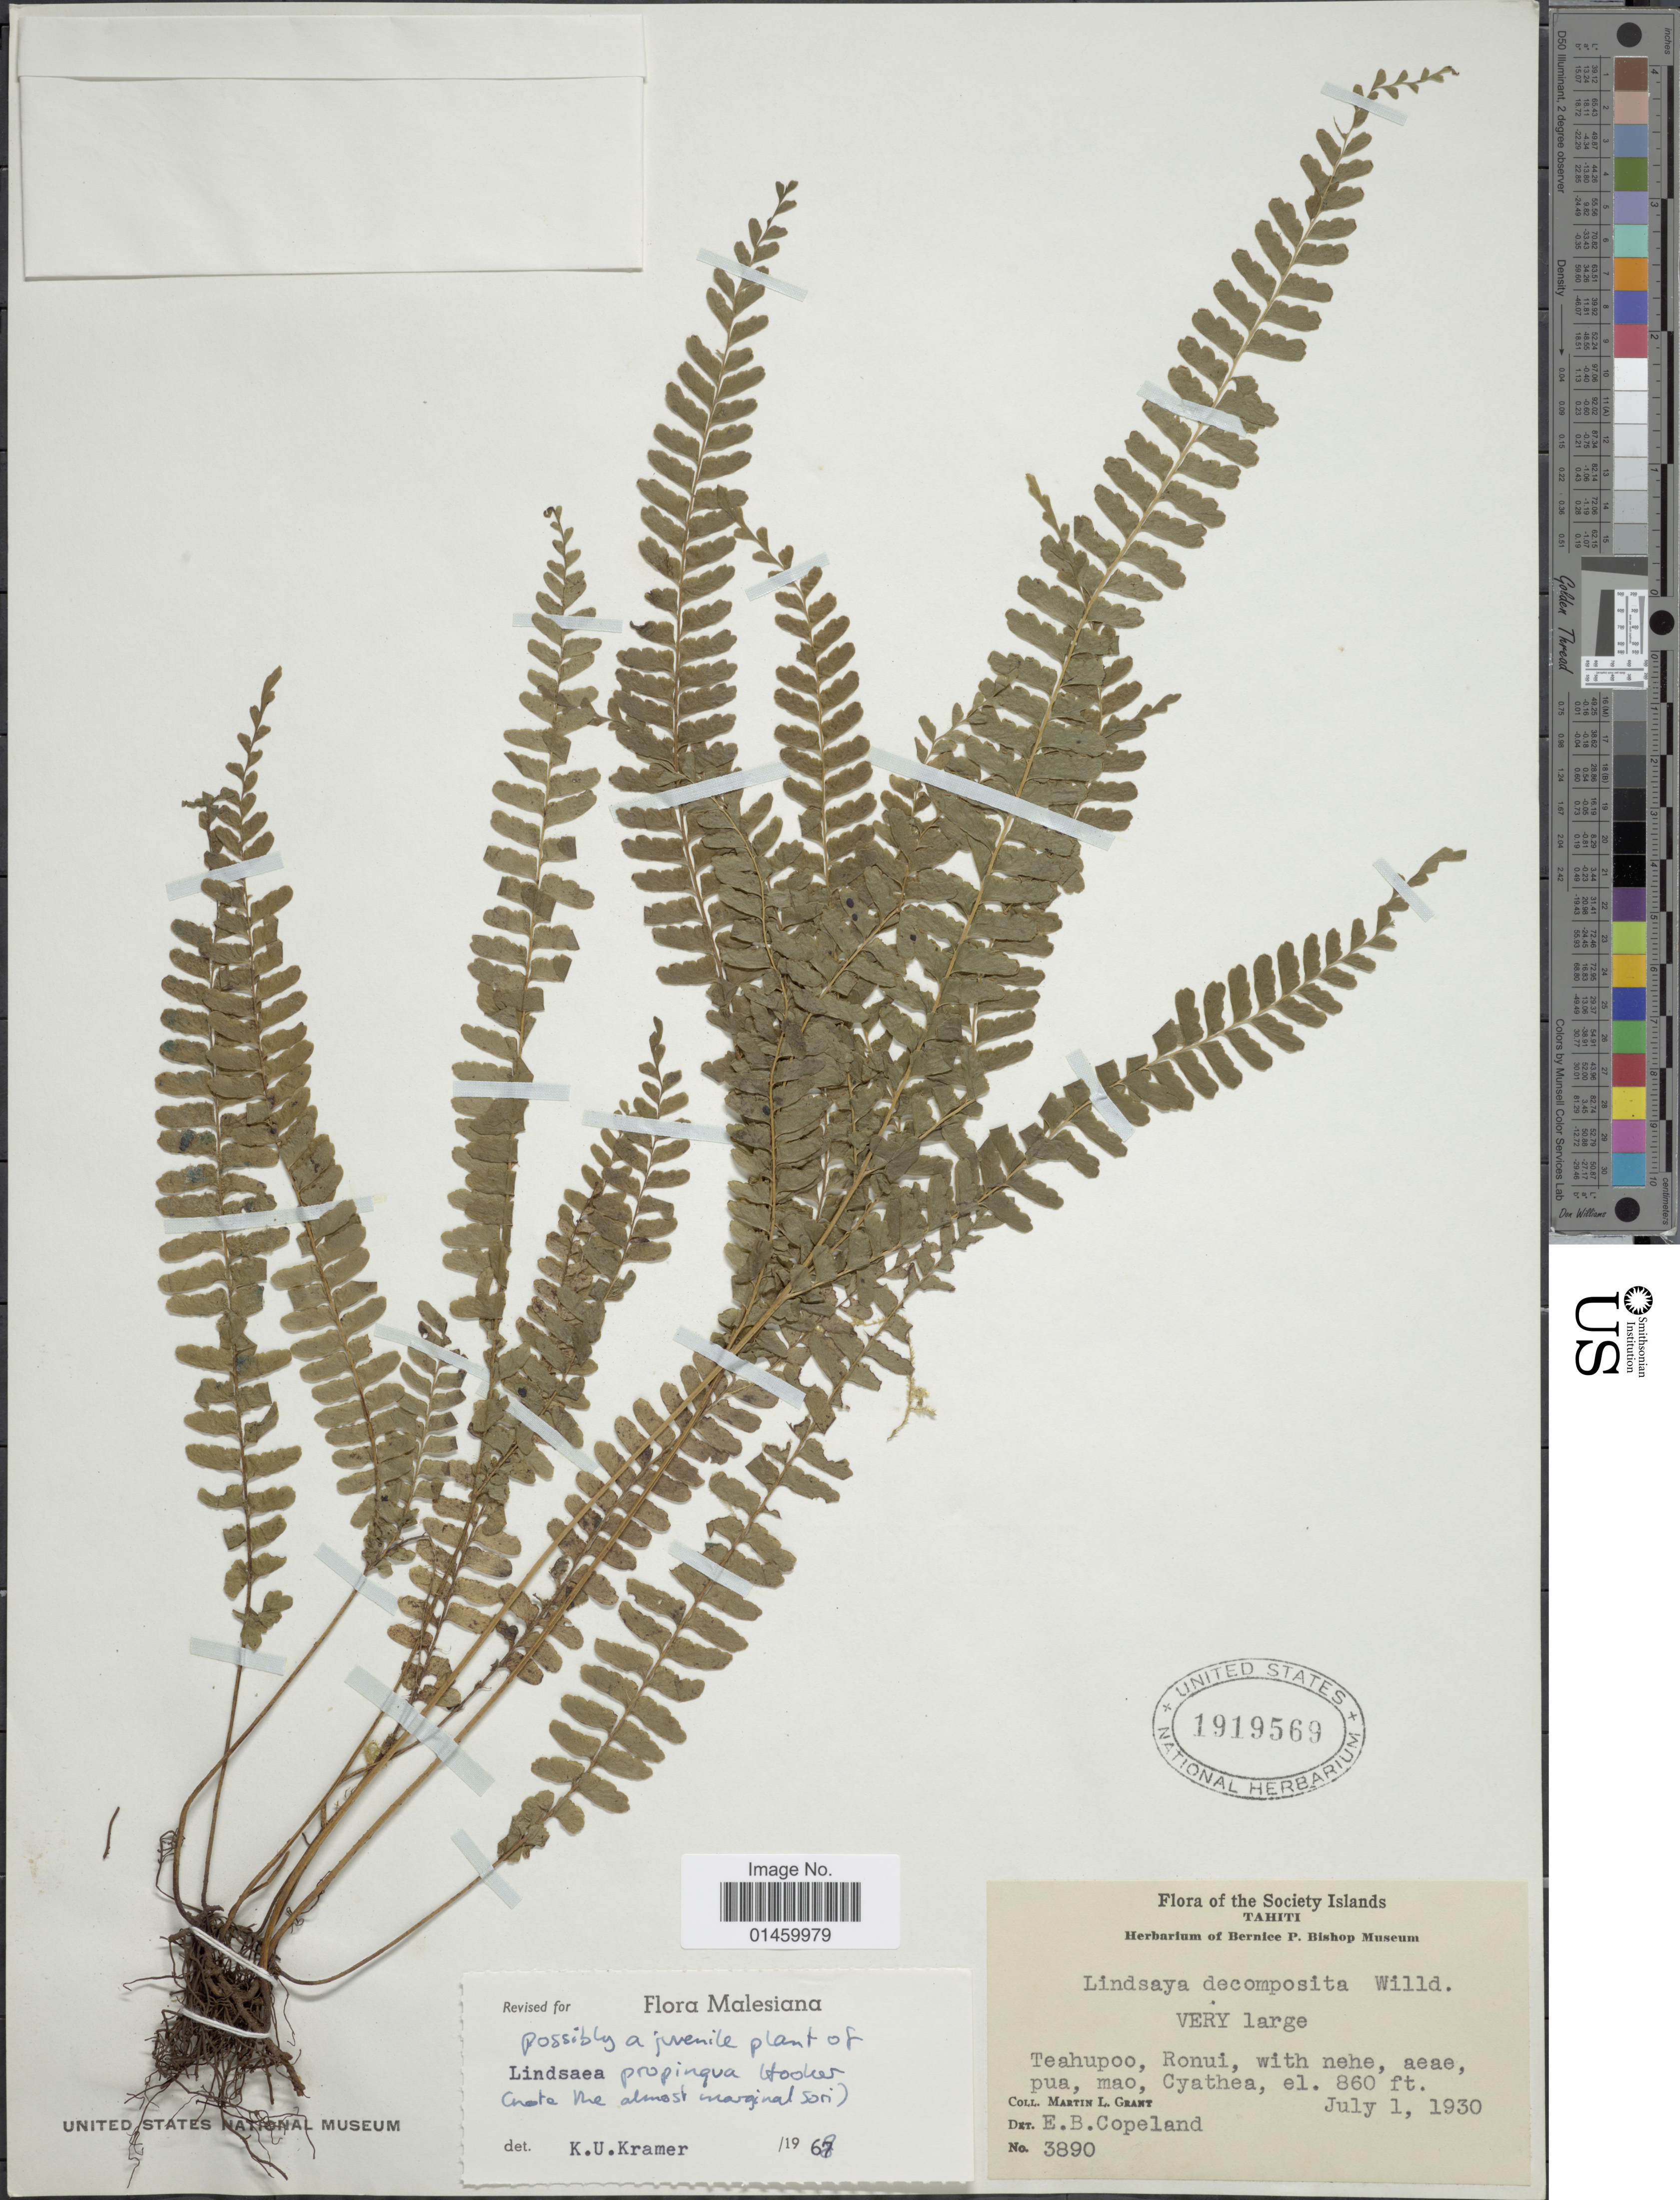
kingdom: Plantae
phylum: Tracheophyta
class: Polypodiopsida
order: Polypodiales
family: Lindsaeaceae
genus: Lindsaea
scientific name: Lindsaea propinqua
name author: Hook.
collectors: M. L. Grant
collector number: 3890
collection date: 1930-07-01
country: French Polynesia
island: Tahiti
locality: The Society Islands. Tahiti. Teahupoo, Ronui, with nehe, aeae, pua, mao, Cyathea, el.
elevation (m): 262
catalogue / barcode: US 1919569